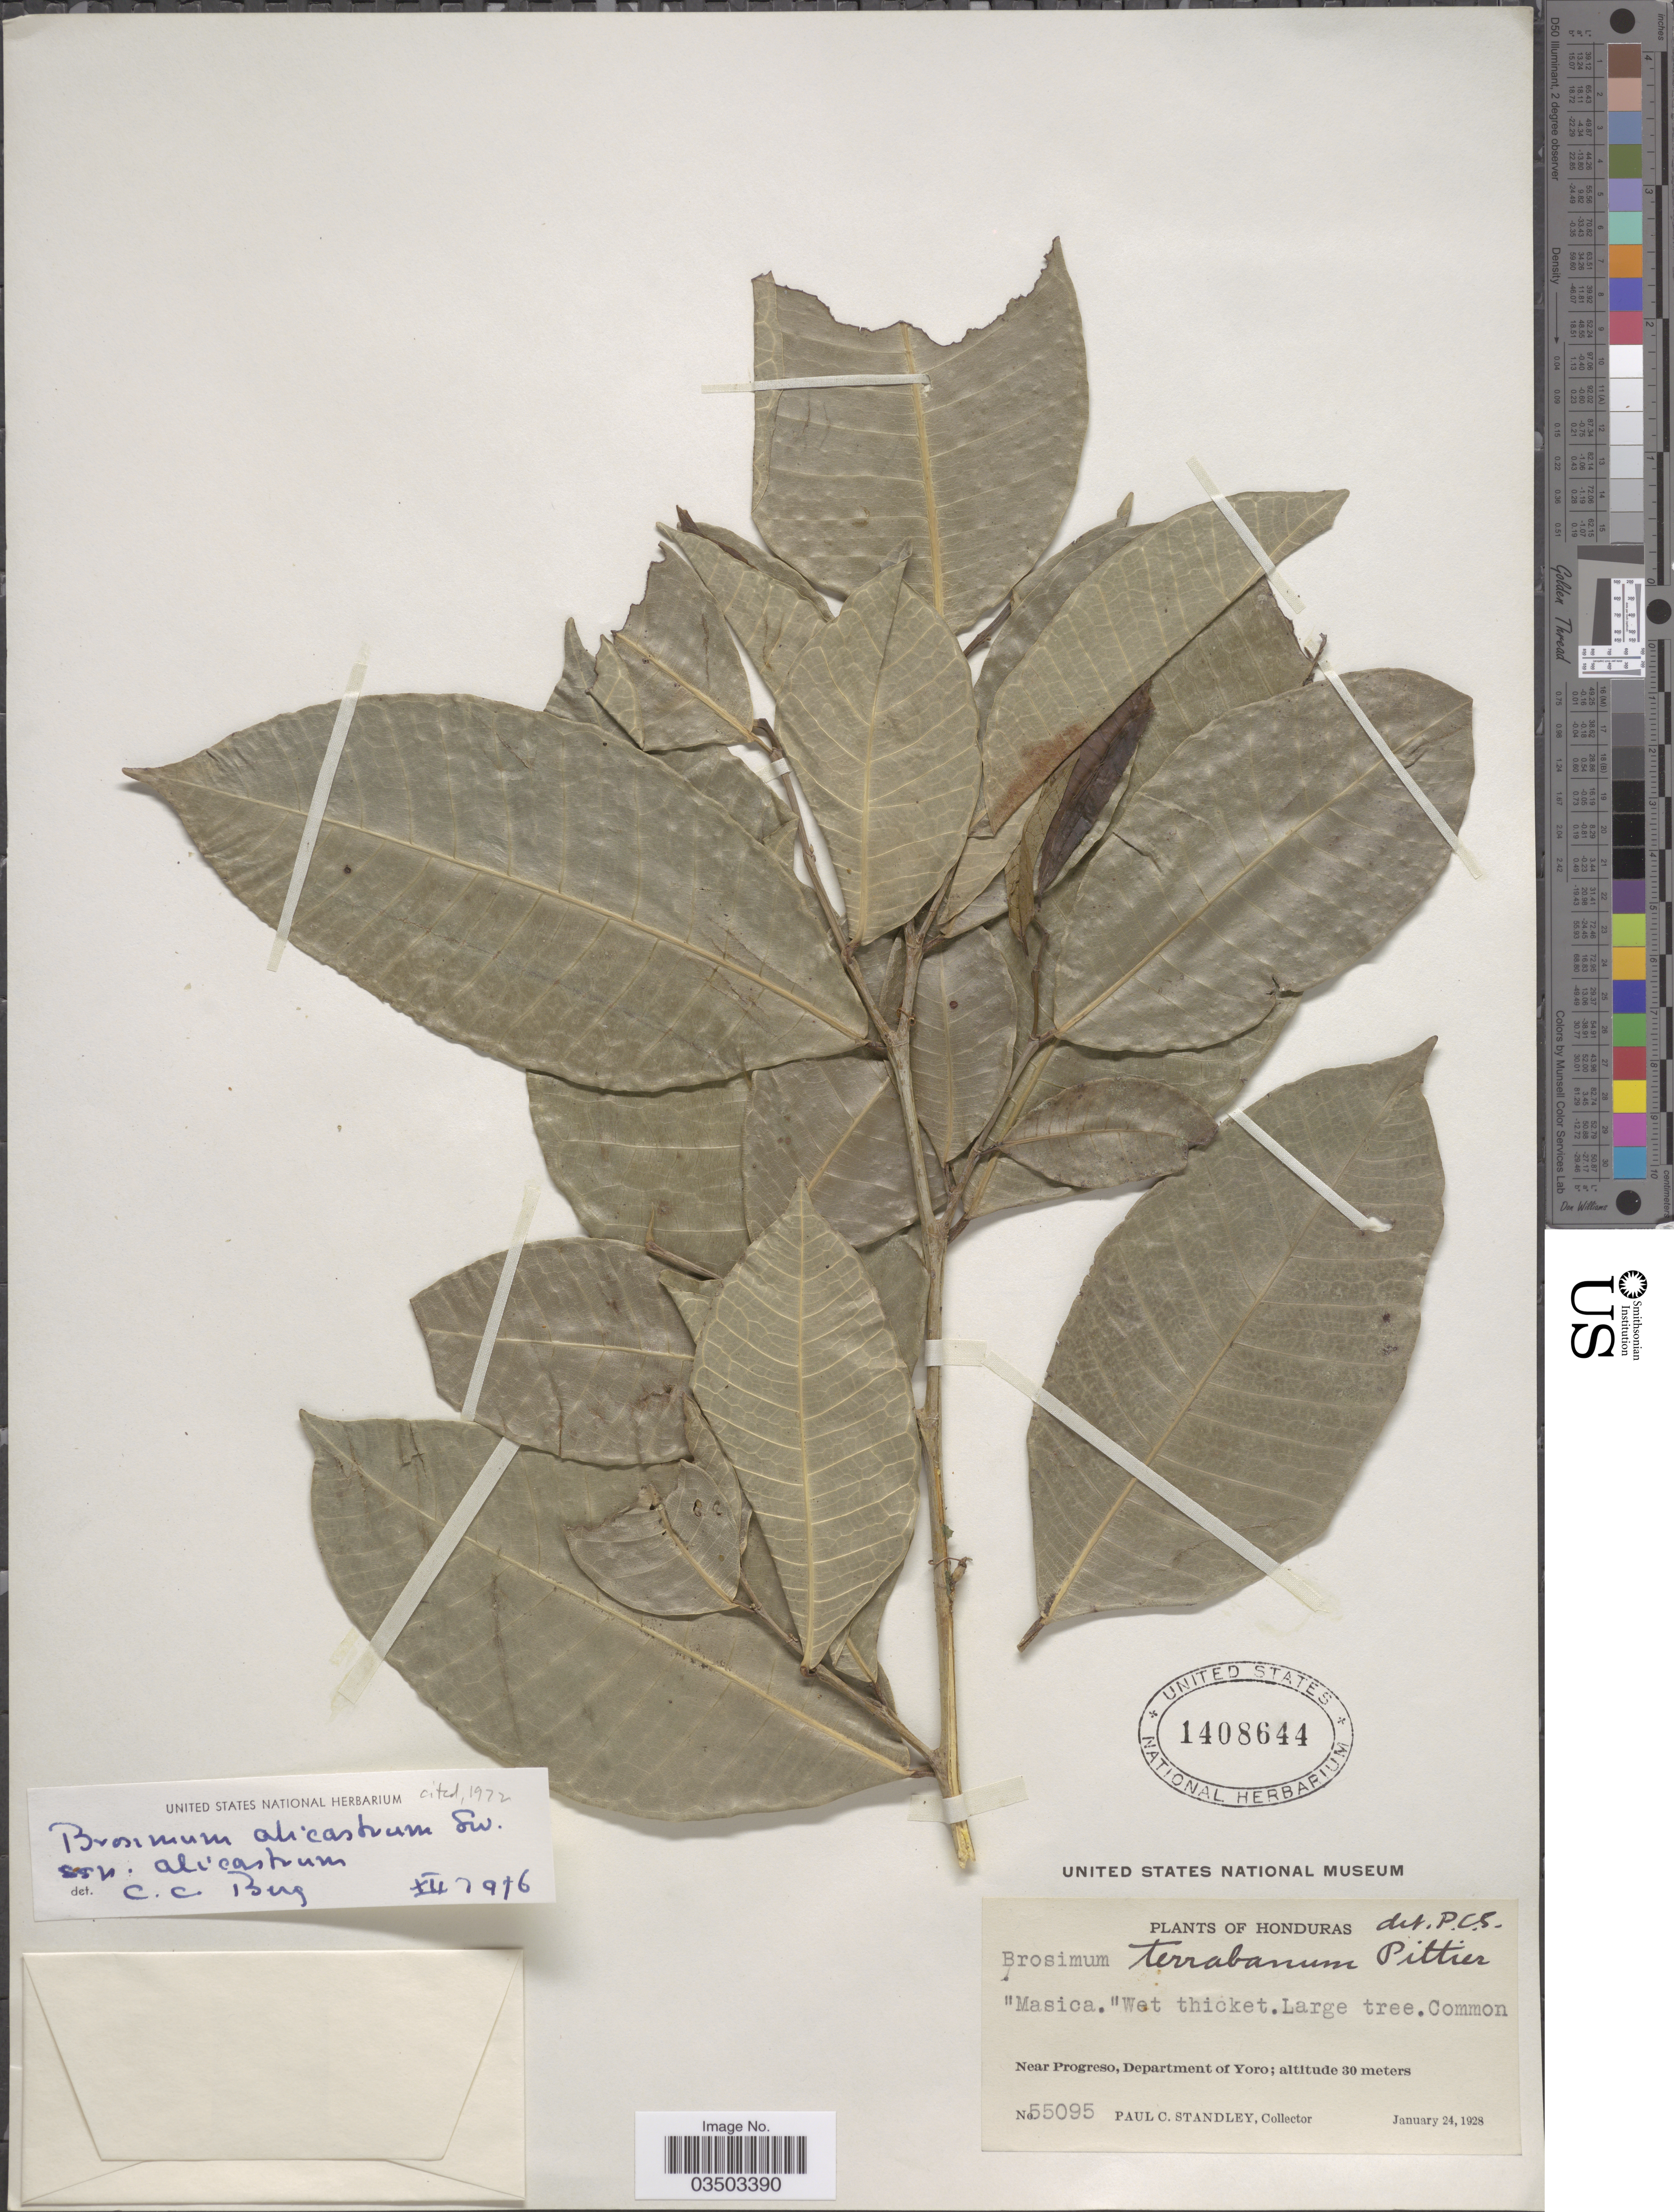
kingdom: Plantae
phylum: Tracheophyta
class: Magnoliopsida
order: Rosales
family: Moraceae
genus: Brosimum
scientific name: Brosimum alicastrum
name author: Sw.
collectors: P. C. Standley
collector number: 55095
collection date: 1928-01-24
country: Honduras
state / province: Yoro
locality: Near Progreso, Department of Yoro.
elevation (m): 30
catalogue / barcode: US 1408644